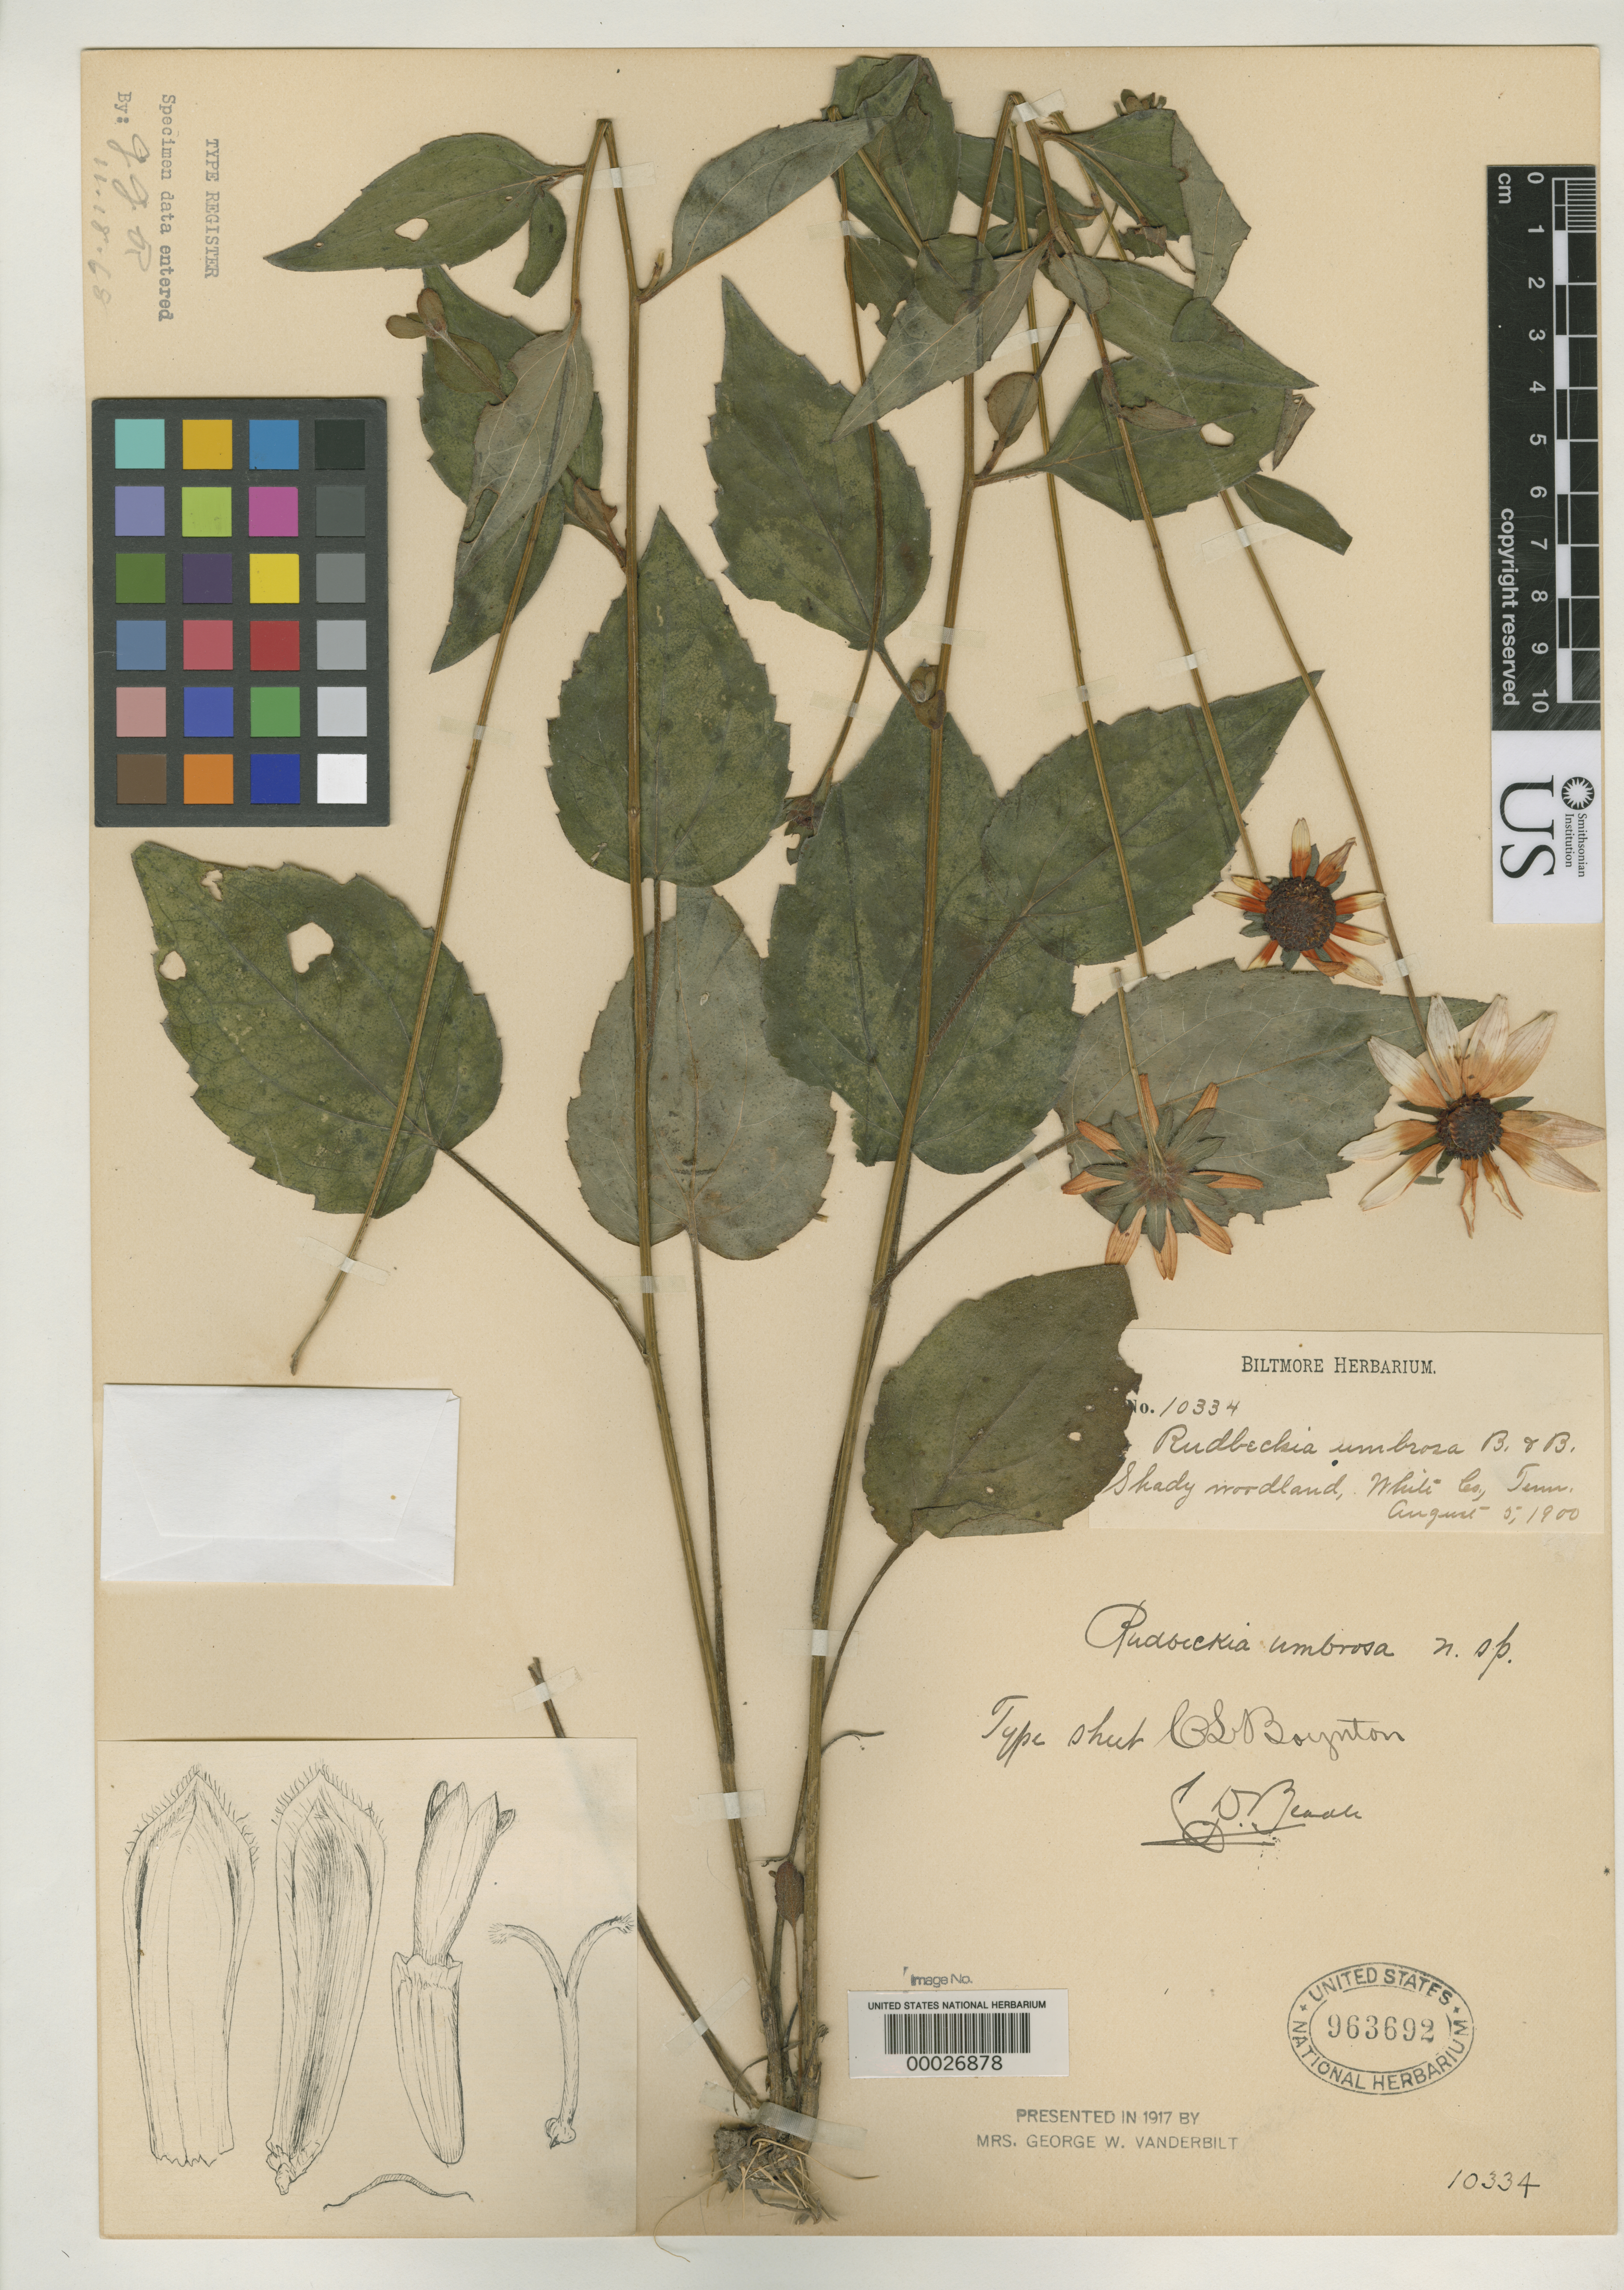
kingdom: Plantae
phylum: Tracheophyta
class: Magnoliopsida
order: Asterales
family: Asteraceae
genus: Rudbeckia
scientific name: Rudbeckia umbrosa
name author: C.L. Boynton & Beadle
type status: Type Collection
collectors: ex herb. Biltmore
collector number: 10334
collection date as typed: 05 Aug 1900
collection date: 1900-08-05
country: United States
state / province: Tennessee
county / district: White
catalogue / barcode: US 963692